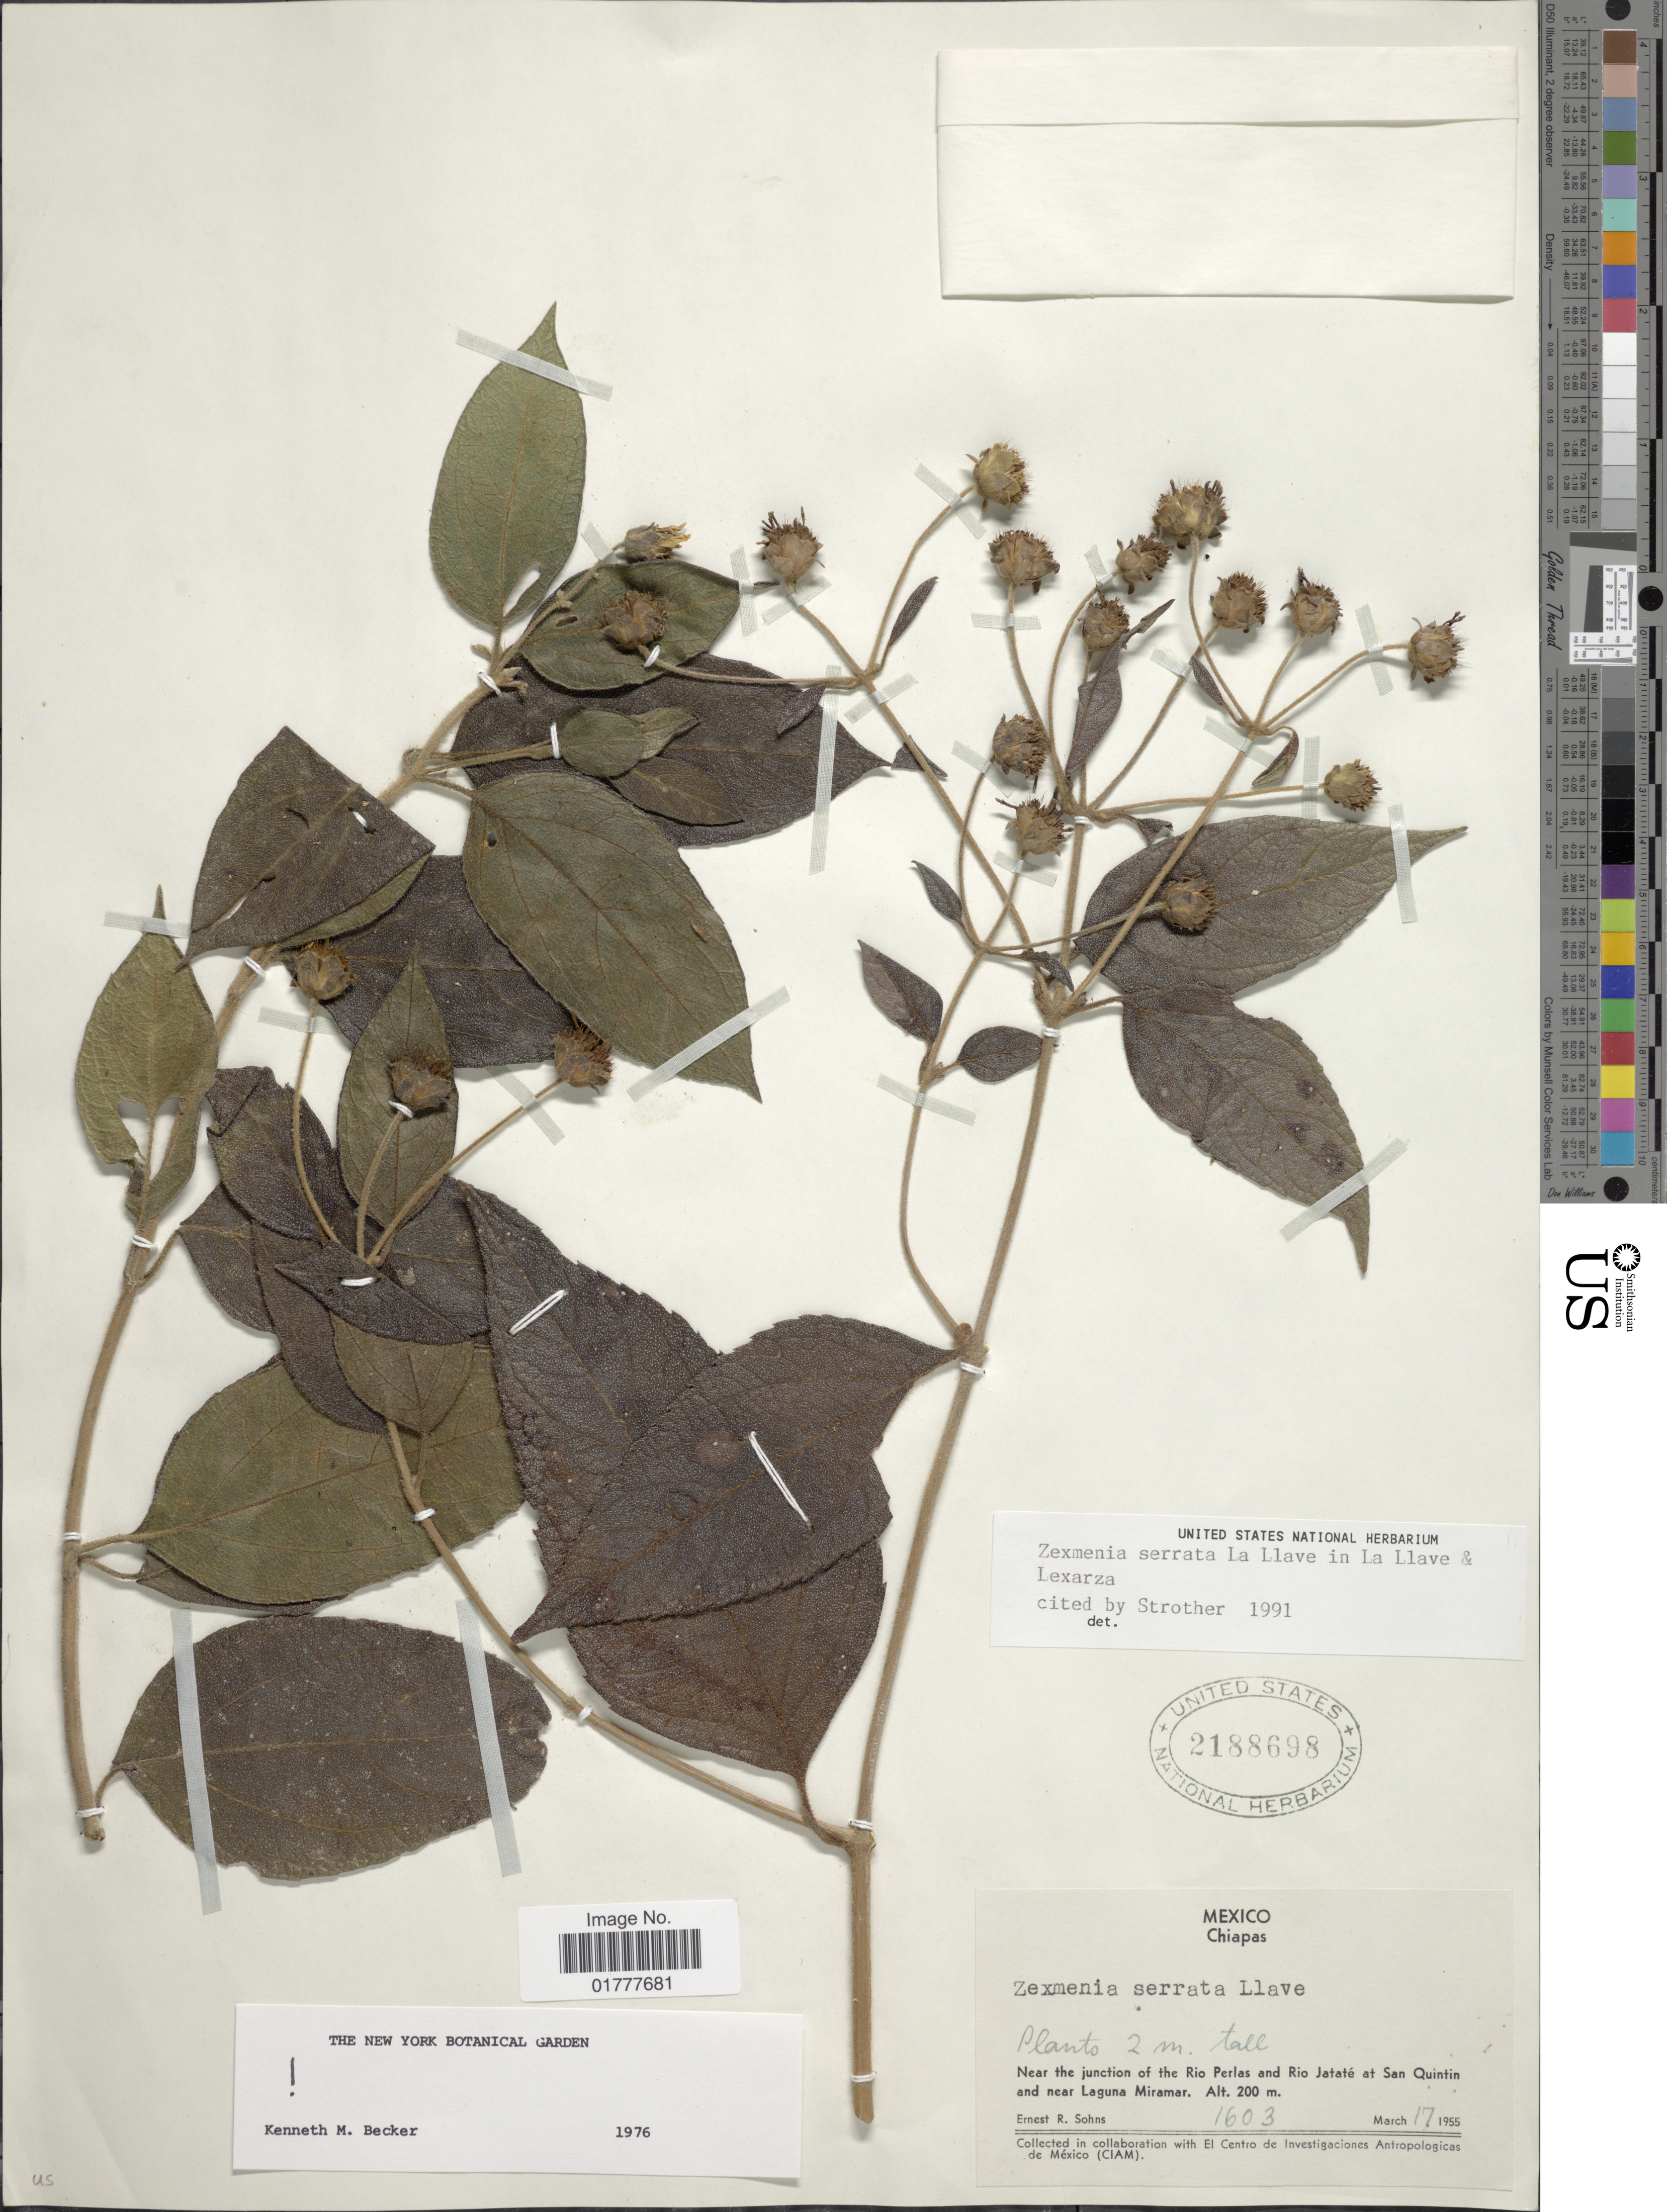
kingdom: Plantae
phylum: Tracheophyta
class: Magnoliopsida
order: Asterales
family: Asteraceae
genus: Zexmenia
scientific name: Zexmenia serrata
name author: La Llave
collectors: E. R. Sohns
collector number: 1063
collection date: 1955-03-17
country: Mexico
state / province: Chiapas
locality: Mexico, Chiapas. Near the junction of the Perlas and Rio Jatate at San Quintin and near Laguna Miramar.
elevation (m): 200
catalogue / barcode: US 2188698